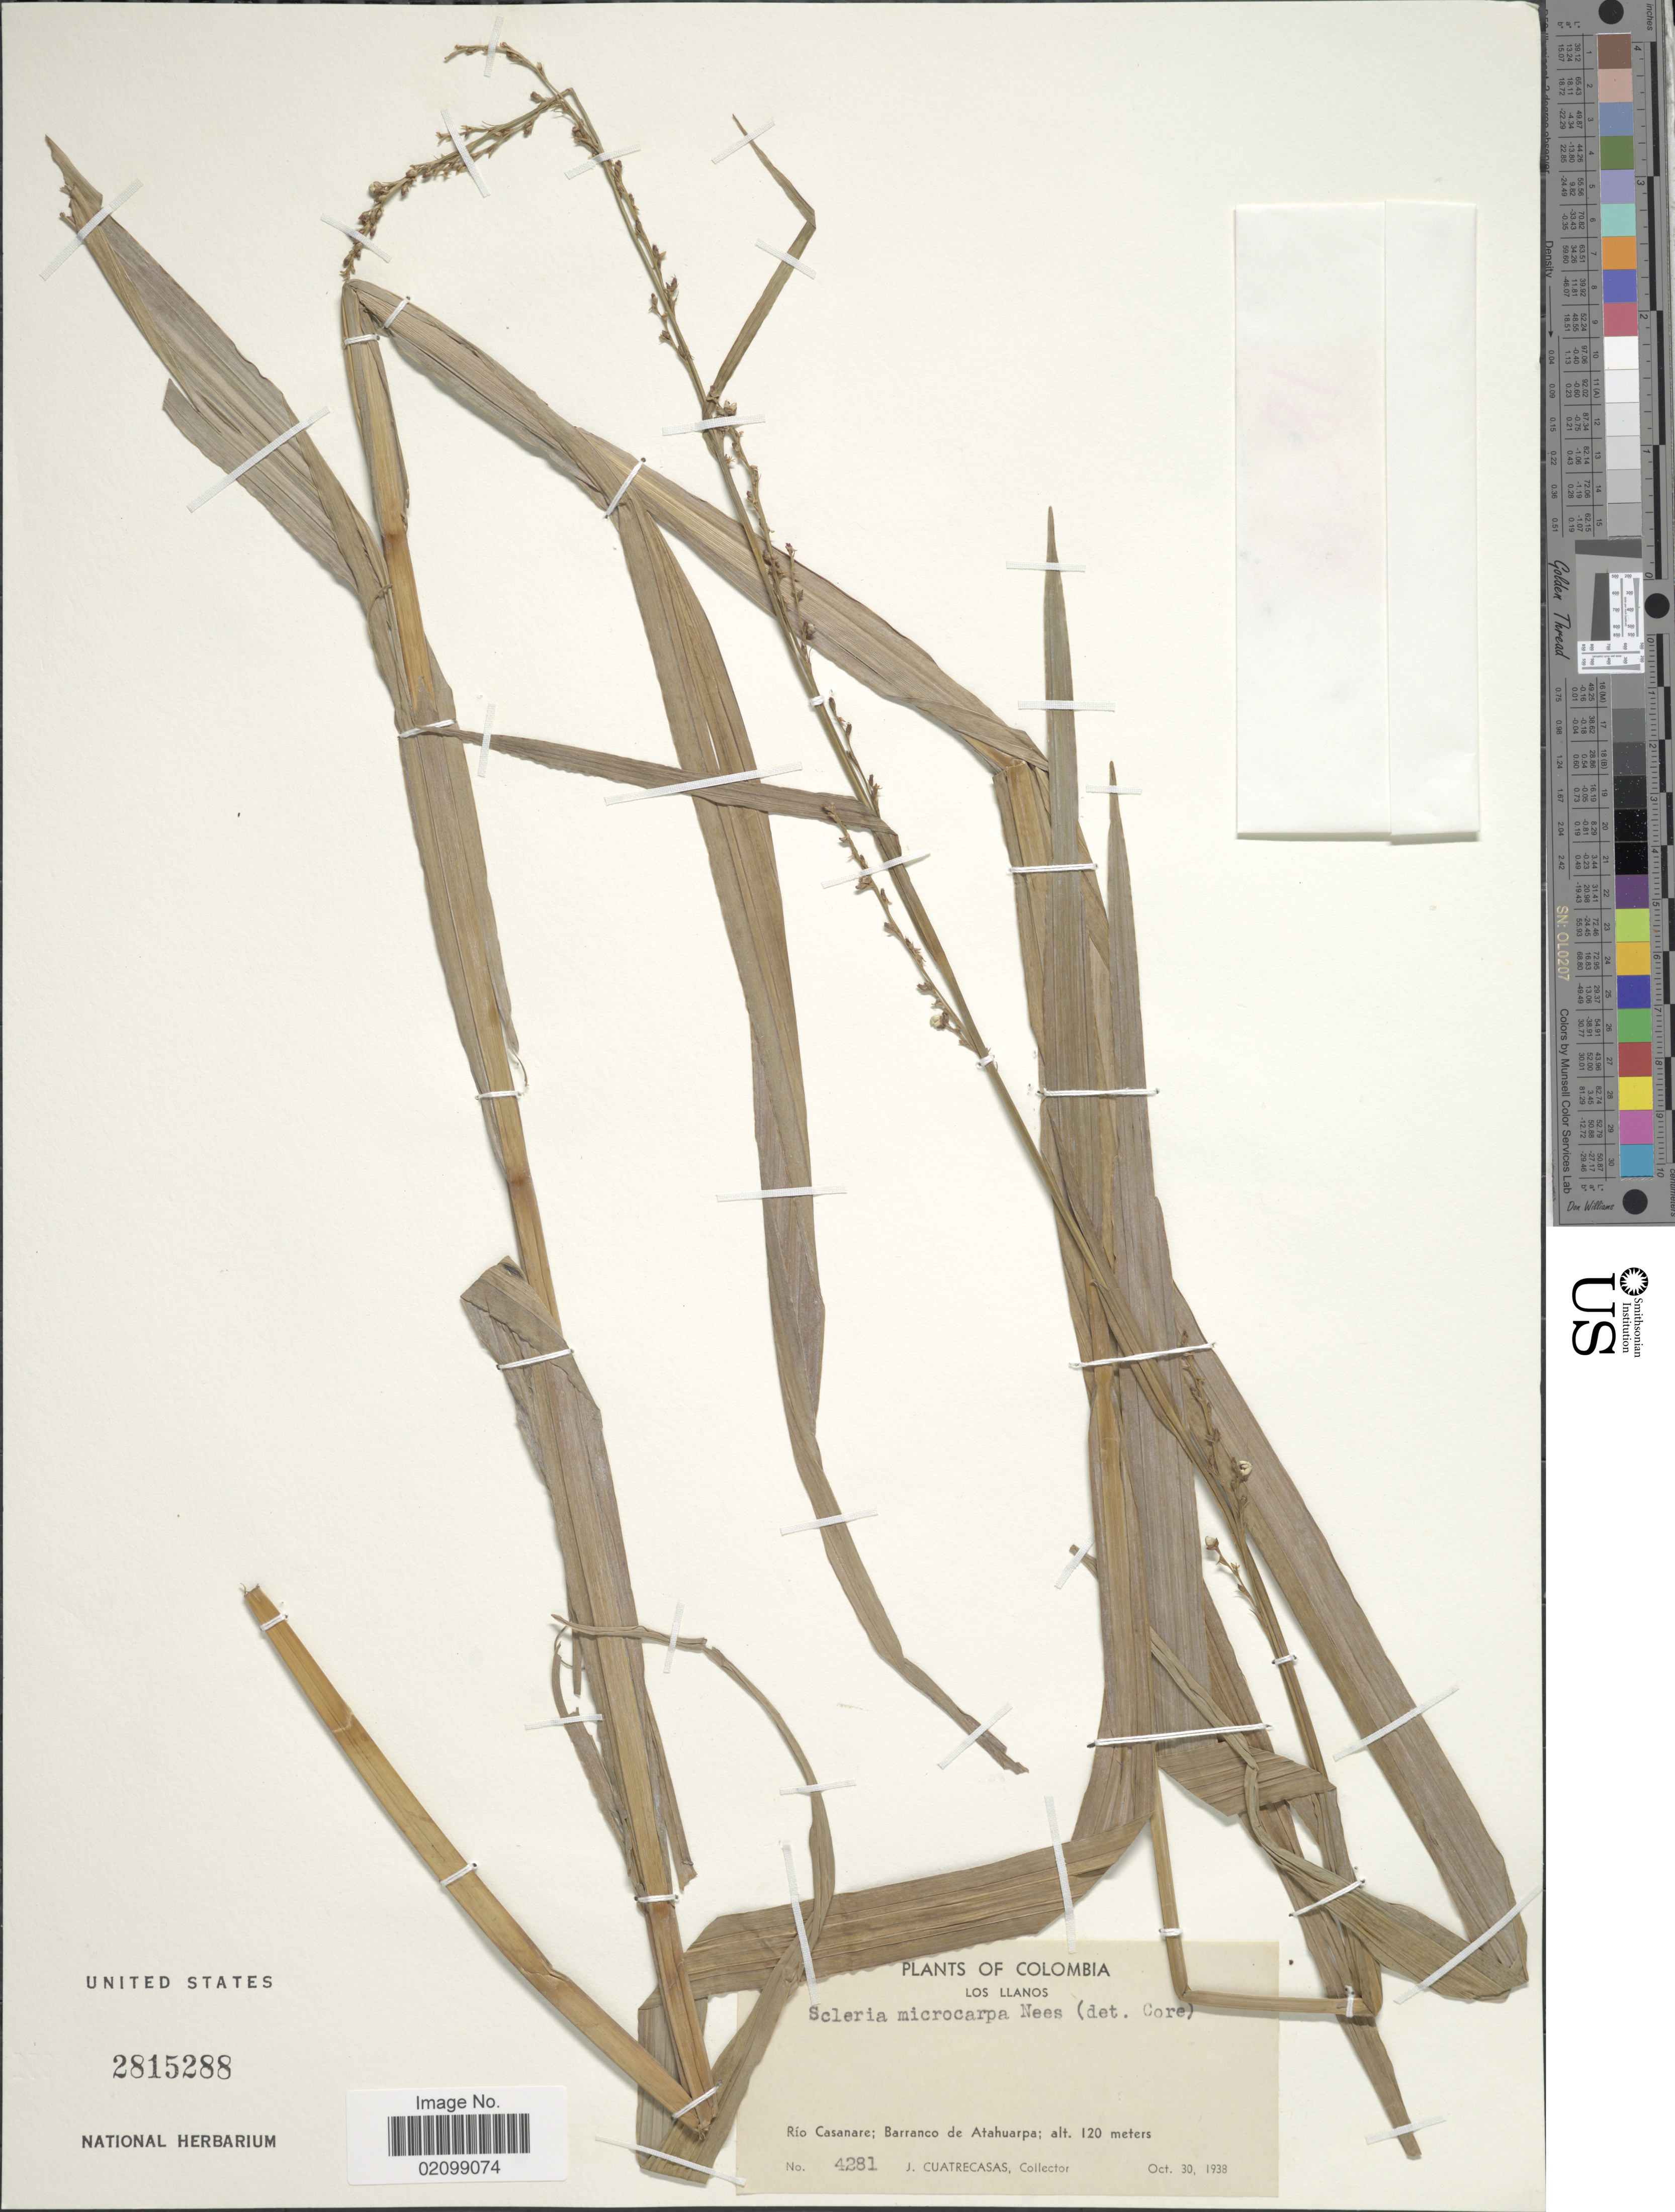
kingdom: Plantae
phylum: Tracheophyta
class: Liliopsida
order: Poales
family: Cyperaceae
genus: Scleria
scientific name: Scleria microcarpa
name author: Nees ex Kunth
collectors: J. Cuatrecasas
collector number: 4281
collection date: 1938-10-30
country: Colombia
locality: Colombia, Los Llanos, Rio Casanare: Barranco de Atahuarpa.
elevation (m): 120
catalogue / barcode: US 2815288